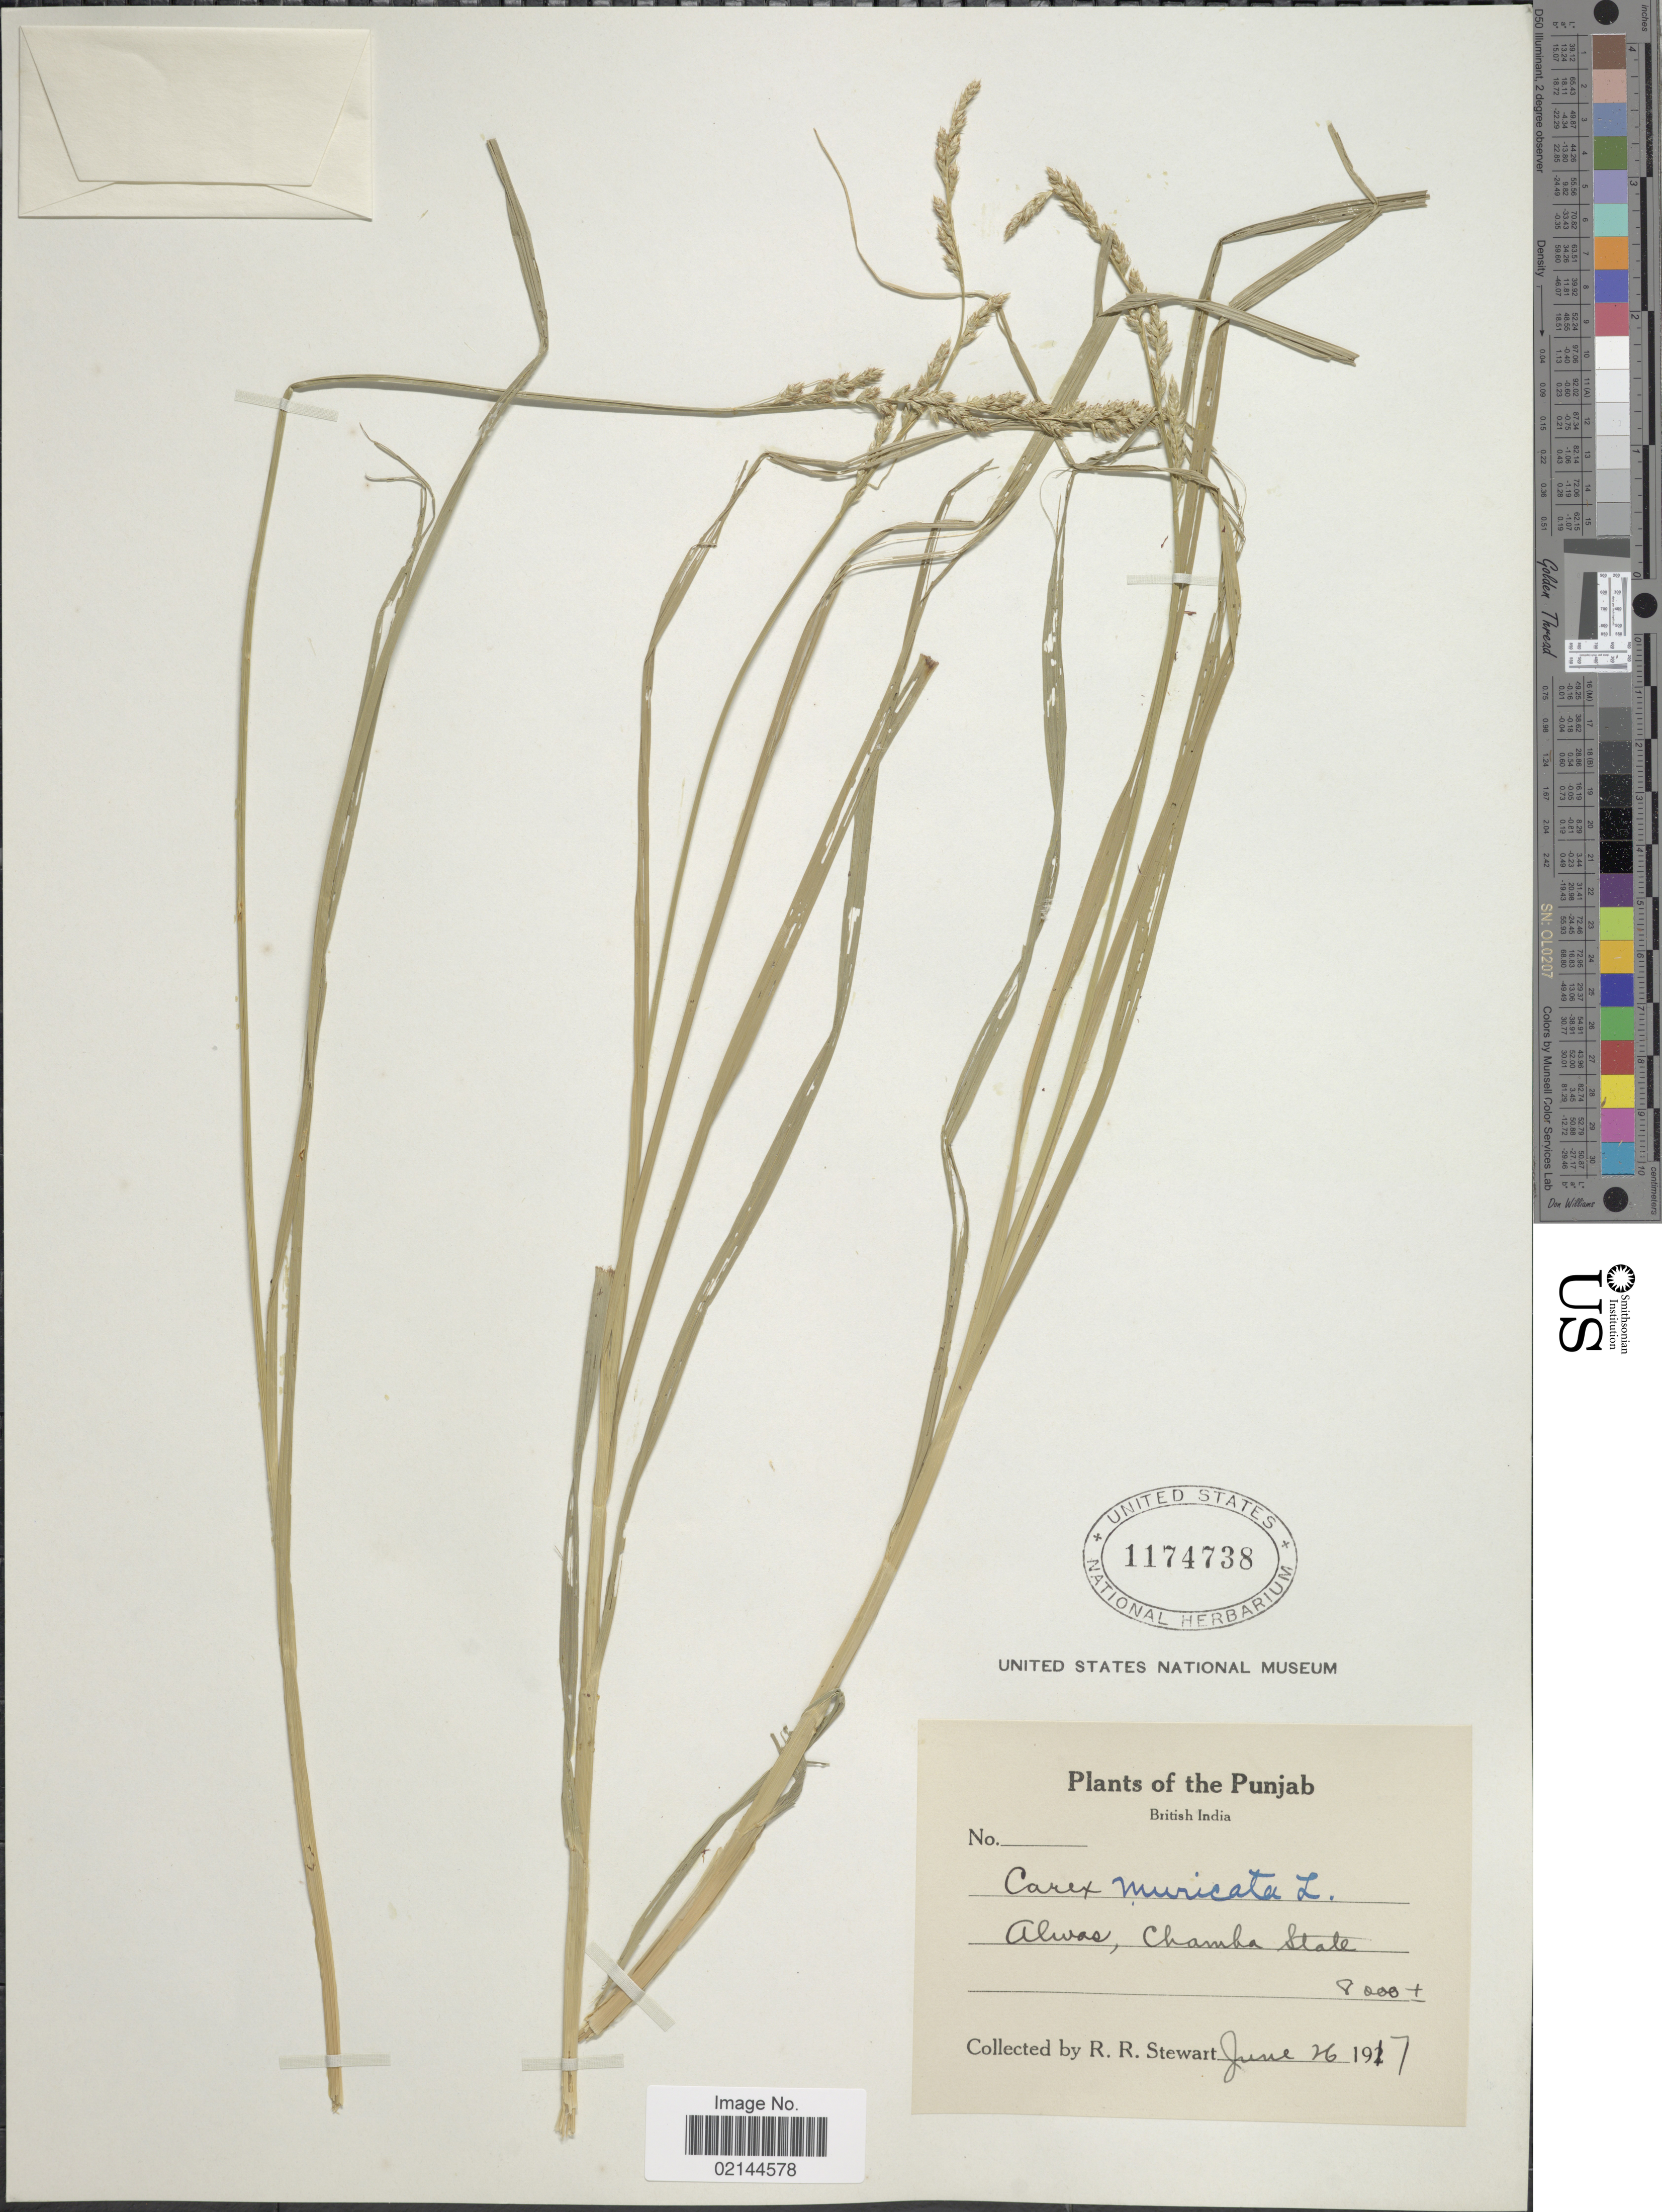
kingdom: Plantae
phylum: Tracheophyta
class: Liliopsida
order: Poales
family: Cyperaceae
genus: Carex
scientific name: Carex foliosa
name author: D. Don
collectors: R. R. Stewart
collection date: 1917-06-26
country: India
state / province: Himachal Pradesh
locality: British India. Alwas, Chamba State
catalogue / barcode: US 1174738